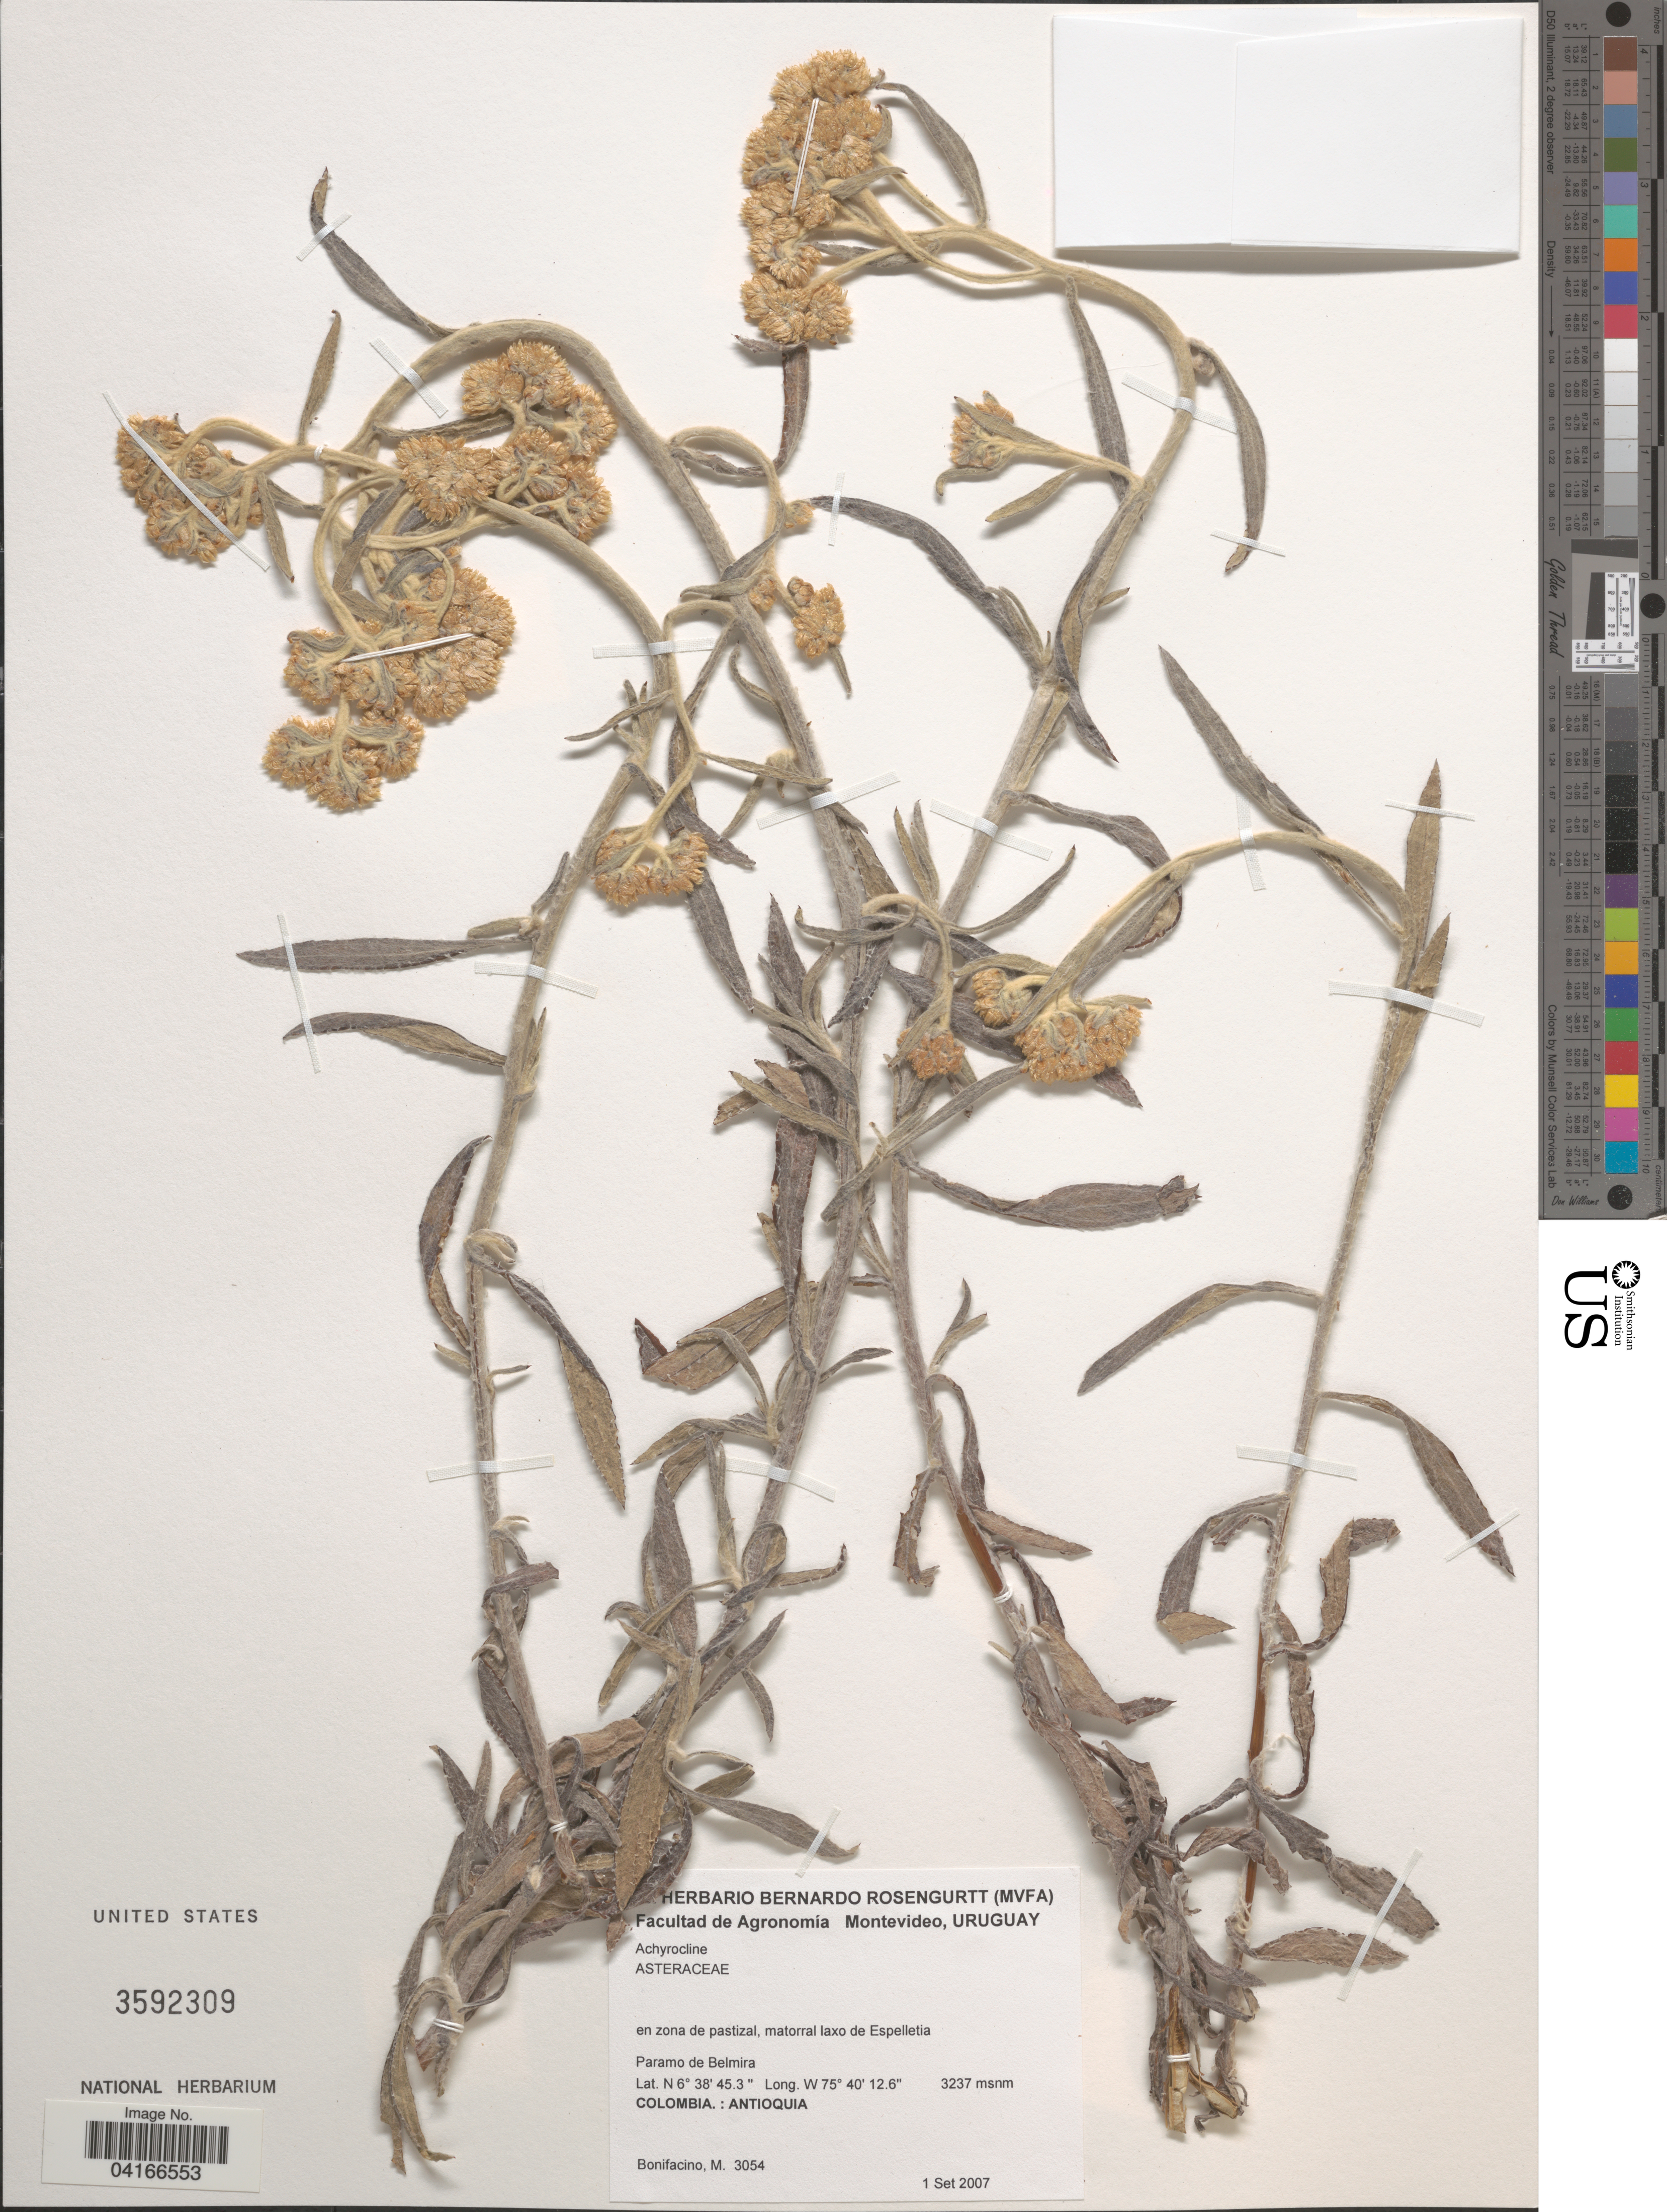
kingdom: Plantae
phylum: Tracheophyta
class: Magnoliopsida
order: Asterales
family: Asteraceae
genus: Achyrocline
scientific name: Achyrocline sp.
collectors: M. Bonifacino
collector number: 3054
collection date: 2007-09-01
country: Colombia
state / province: Antioquia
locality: Paramo de Belmira.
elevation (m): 3237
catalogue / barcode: US 3592309